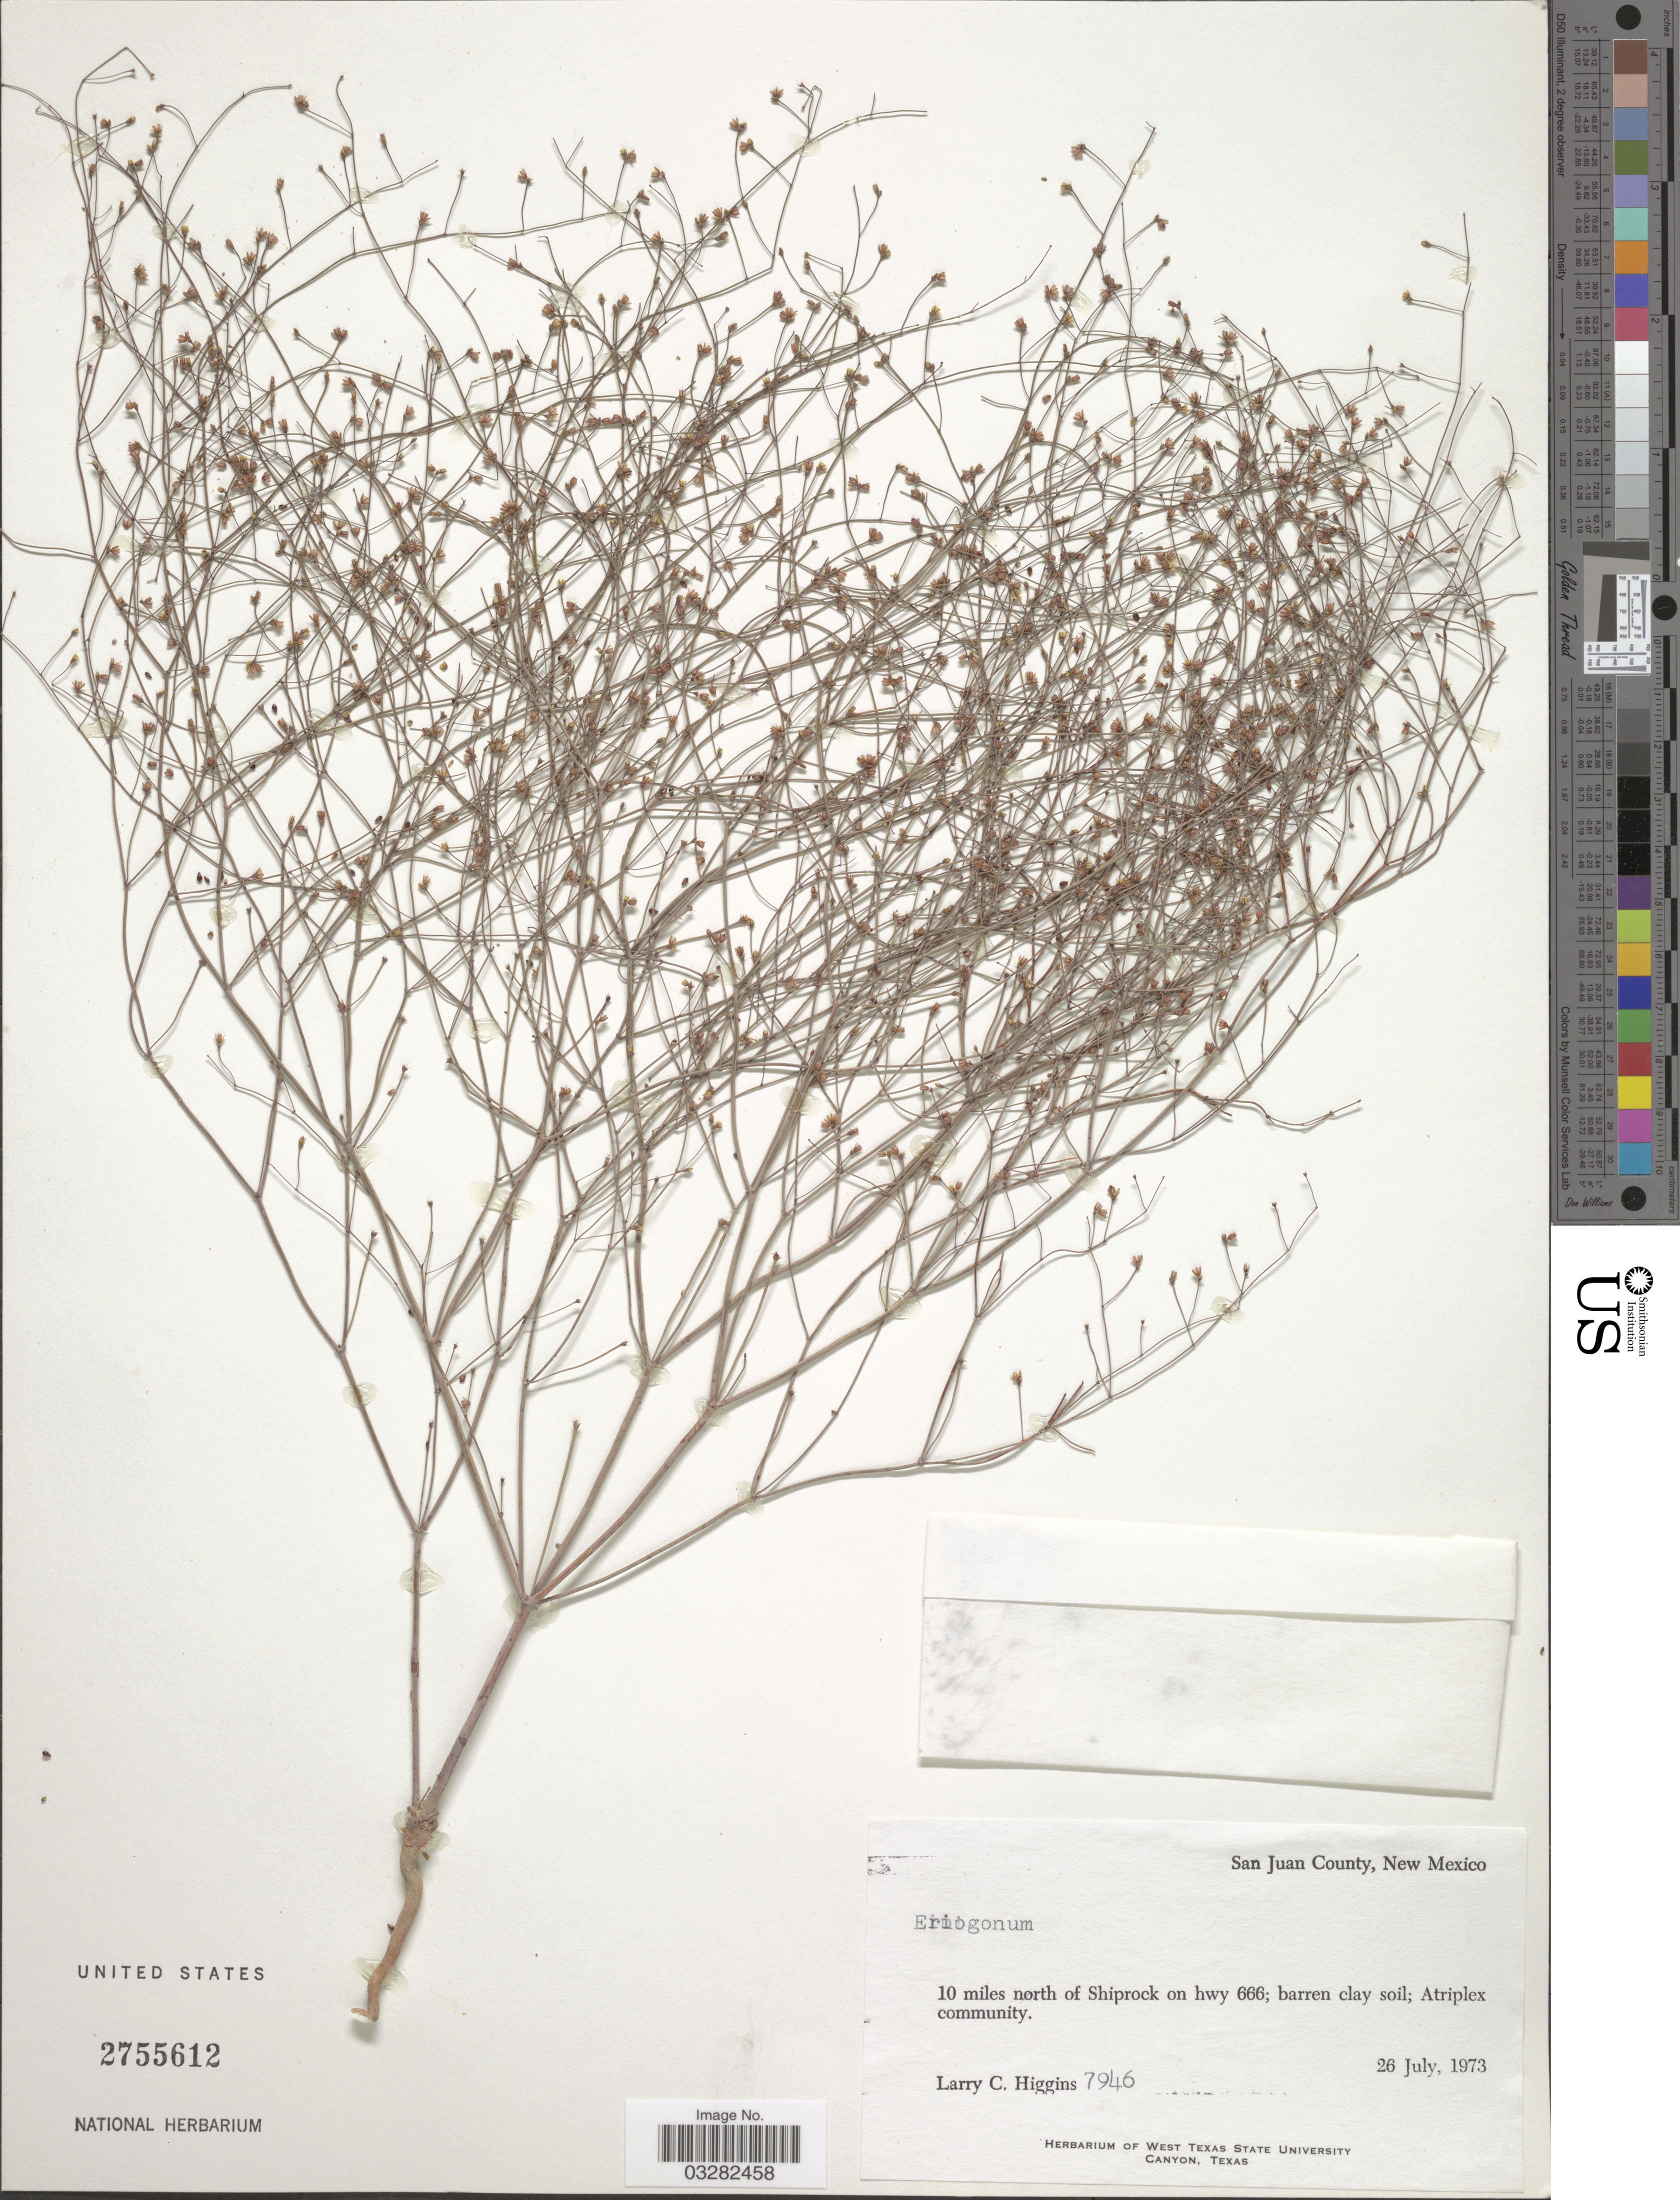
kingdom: Plantae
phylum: Tracheophyta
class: Magnoliopsida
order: Caryophyllales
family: Polygonaceae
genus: Eriogonum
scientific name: Eriogonum sp.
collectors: L. Higgins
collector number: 7946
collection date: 1973-07-26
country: United States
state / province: New Mexico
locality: San Juan County, 10 miles north of Shiprock on hwy 666.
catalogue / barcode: US 2755612